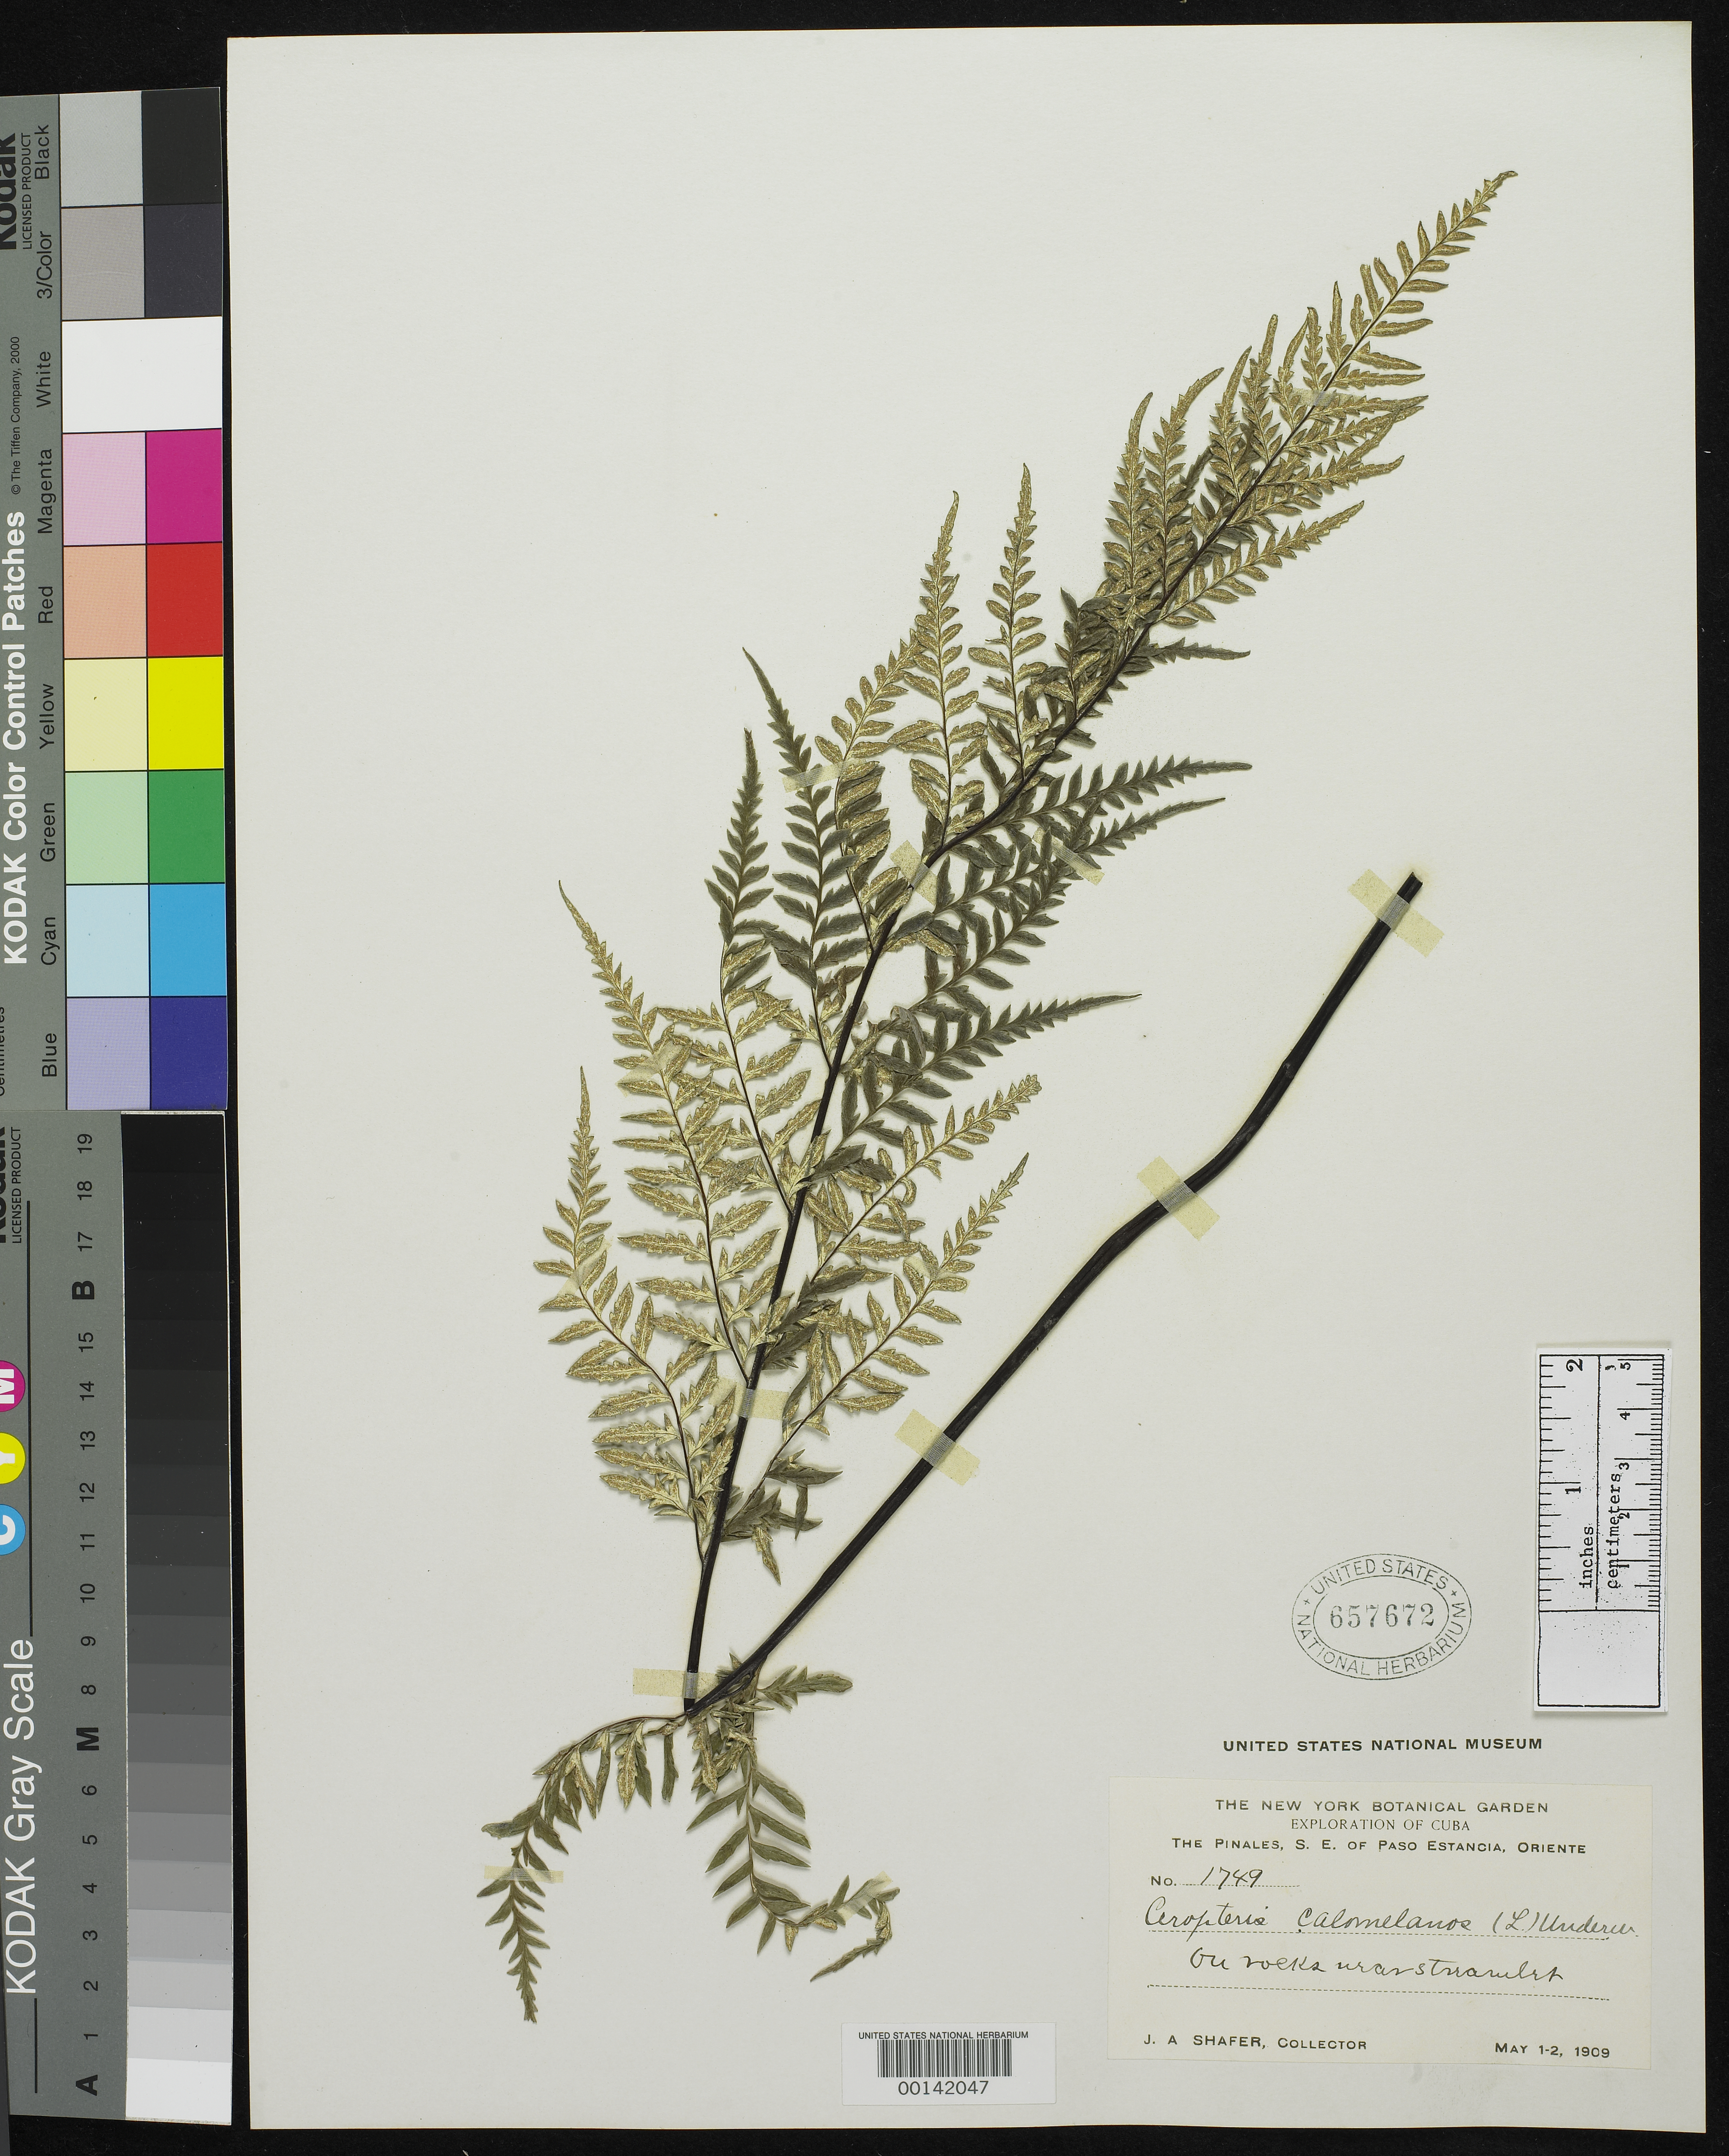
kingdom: Plantae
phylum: Tracheophyta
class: Polypodiopsida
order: Polypodiales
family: Pteridaceae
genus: Pityrogramma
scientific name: Pityrogramma calomelanos var. ochrophylla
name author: Domin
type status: Isosyntype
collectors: J. A. Shafer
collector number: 1749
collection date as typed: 01 May 1909 to 02 May 1909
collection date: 1909-05-01/1909-05-02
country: Cuba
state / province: Oriente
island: Greater Antilles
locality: The Pinales, SE of Paso Estancia.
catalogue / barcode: US 657672